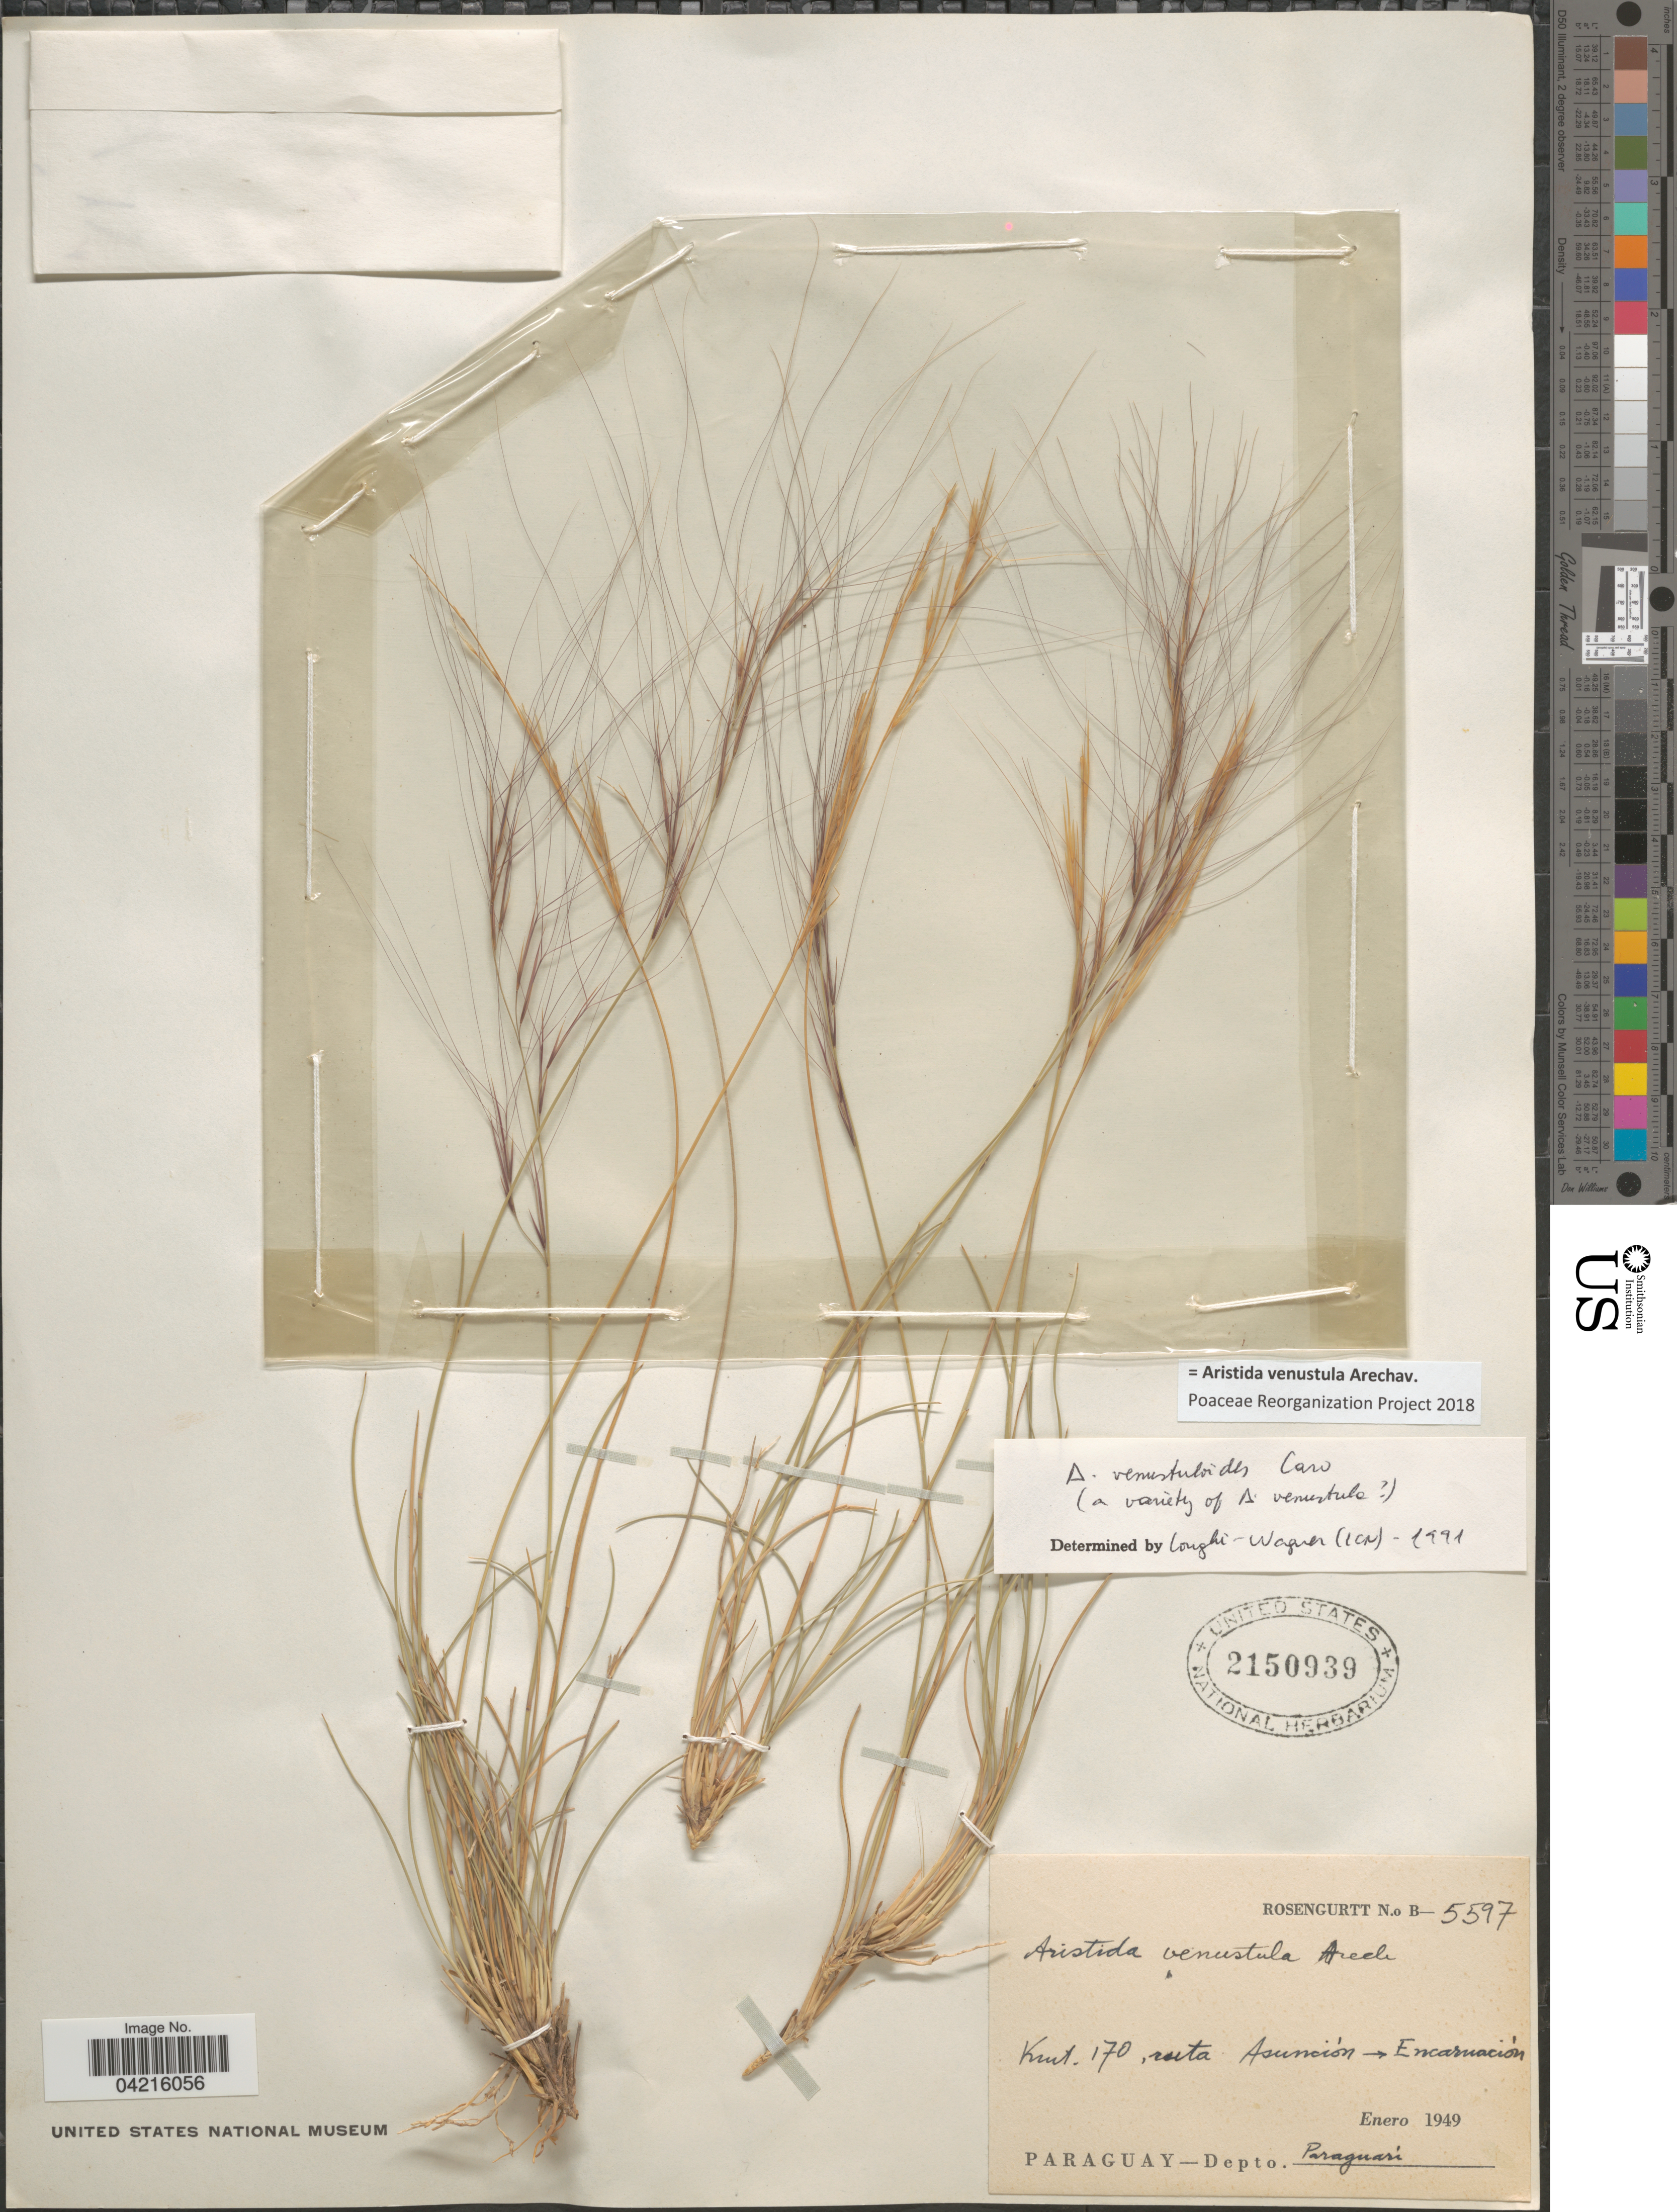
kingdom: Plantae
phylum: Tracheophyta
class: Liliopsida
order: Poales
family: Poaceae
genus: Aristida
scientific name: Aristida venustula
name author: Arechav.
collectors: Rosengurtt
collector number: B5597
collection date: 1949-01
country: Paraguay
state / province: Paraguari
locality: Kmt. 170, ruta Asunción→Encarnación.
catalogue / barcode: US 2150939